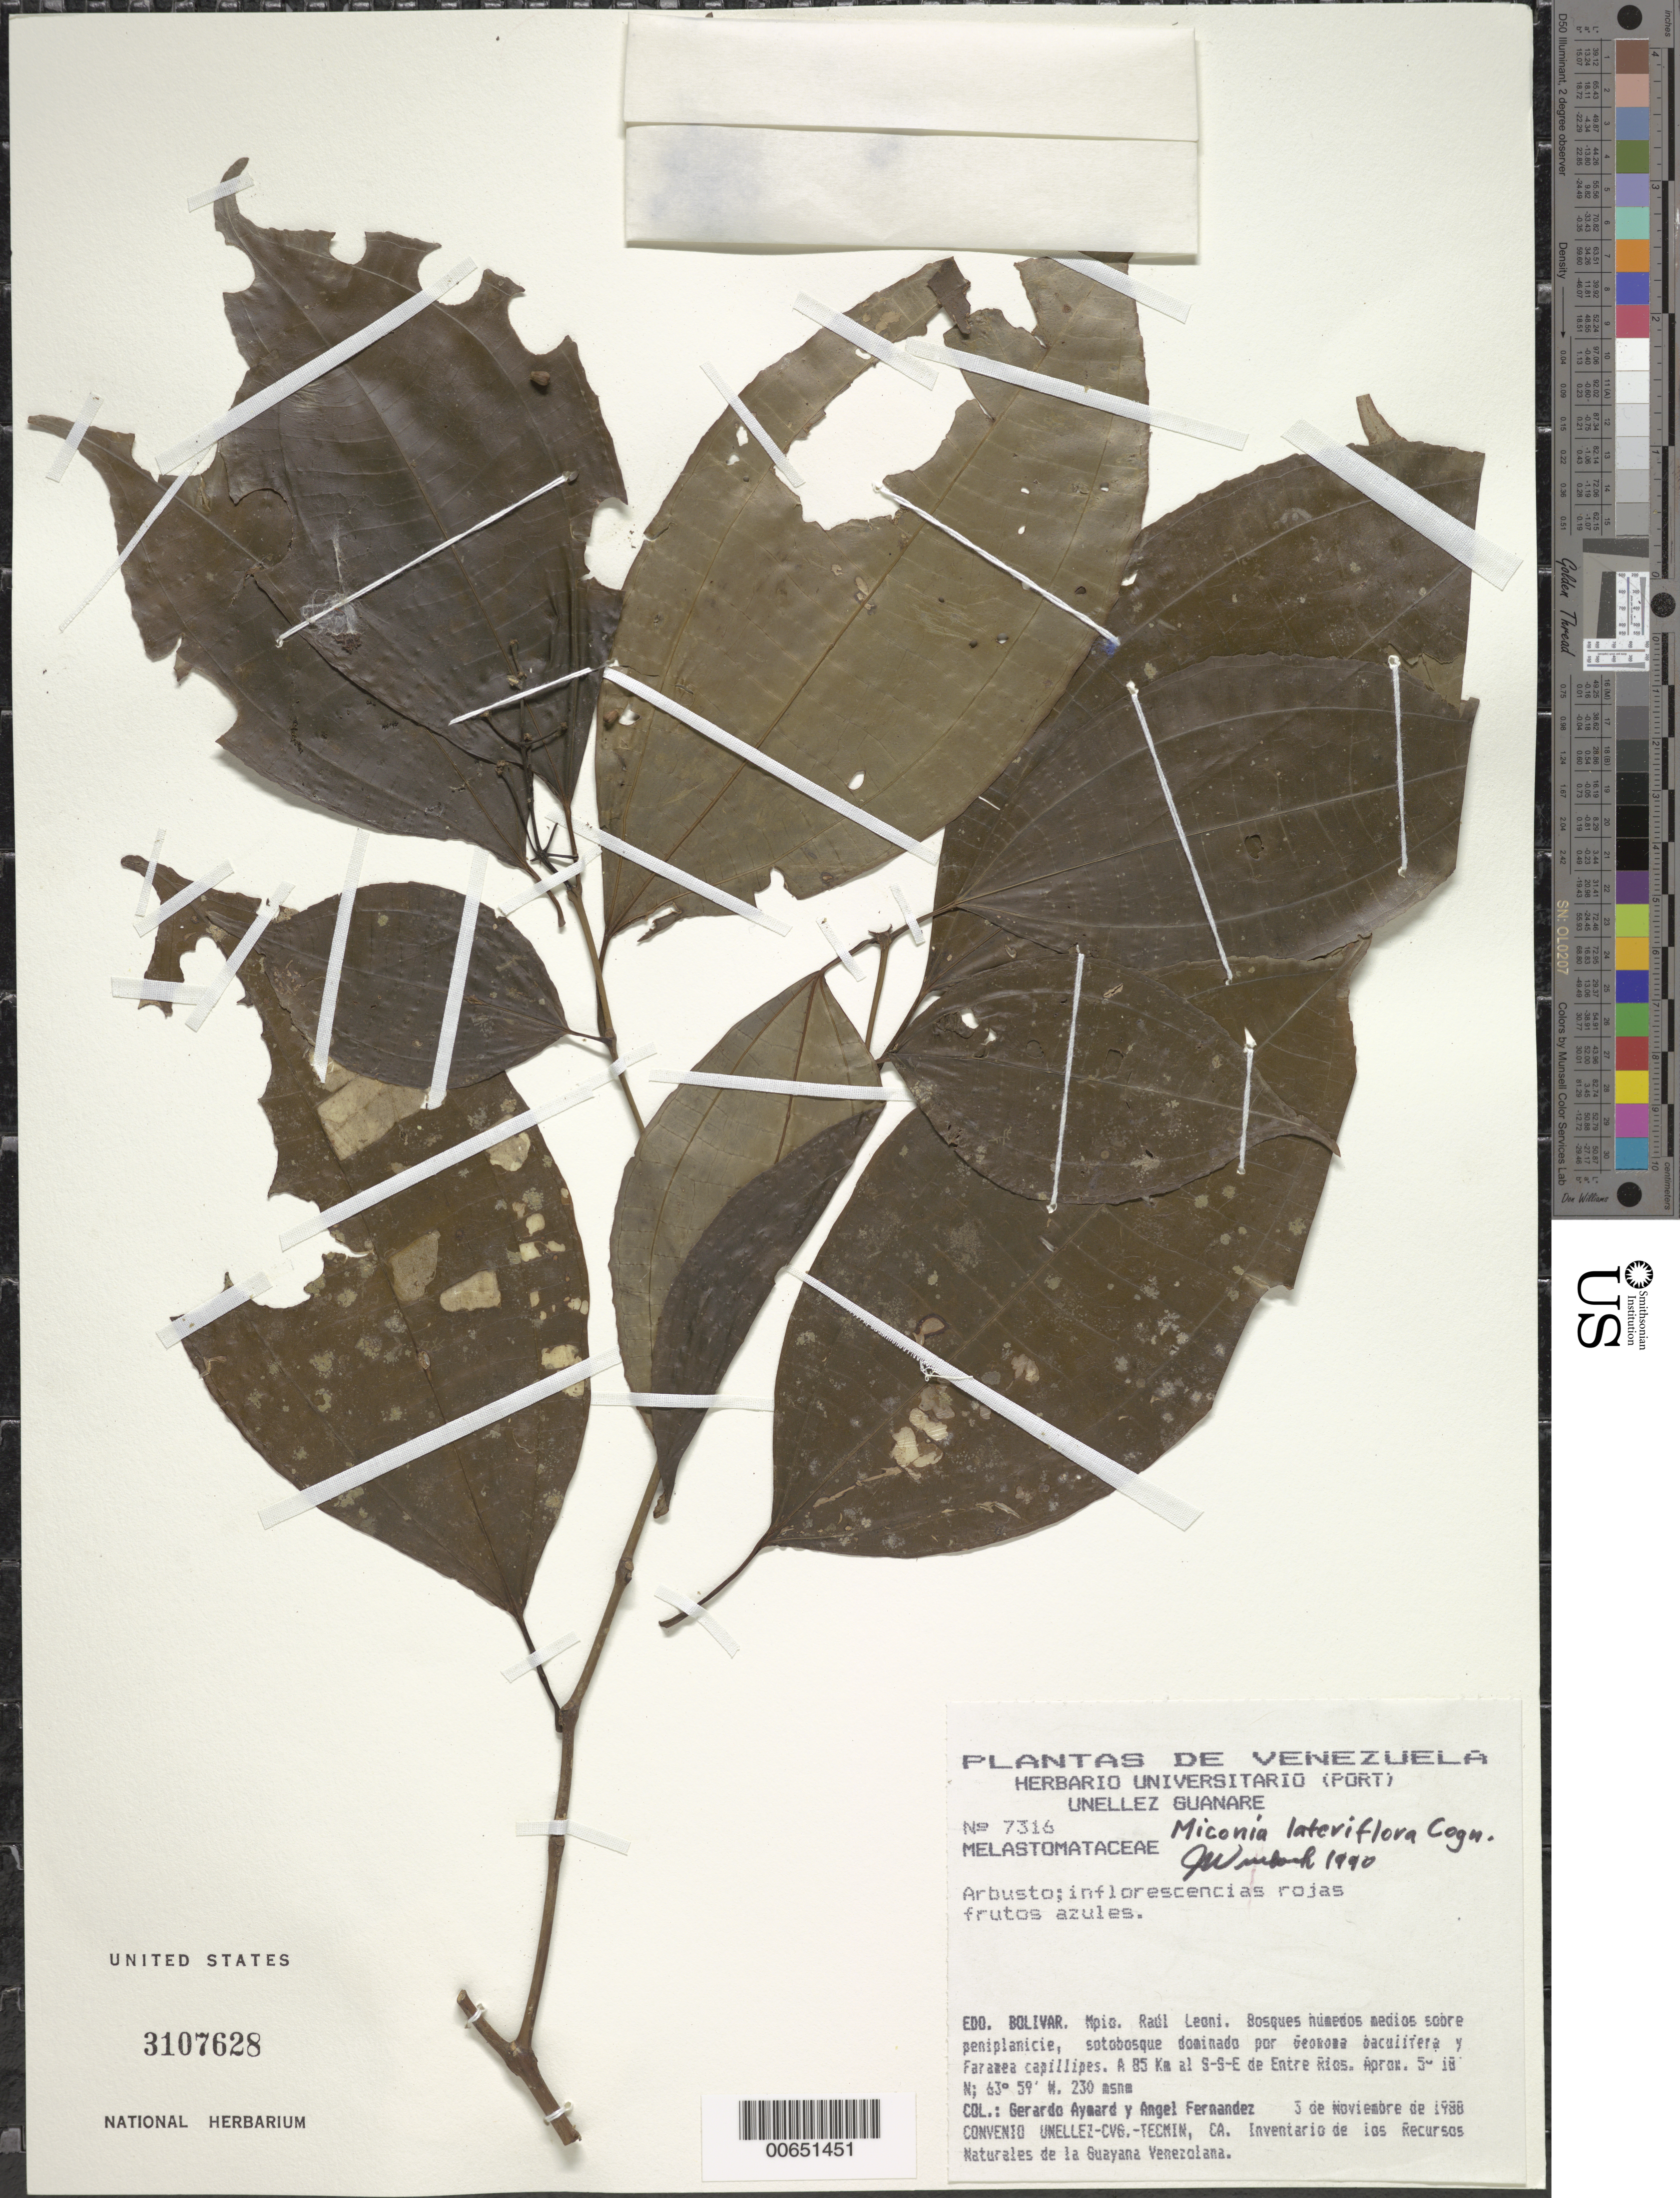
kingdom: Plantae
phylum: Tracheophyta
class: Magnoliopsida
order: Myrtales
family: Melastomataceae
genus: Miconia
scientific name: Miconia lateriflora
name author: Cogn.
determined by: Wurdack, John J., (US), US (UNITED STATES)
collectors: G. A. Aymard & A. Fernandez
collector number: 7316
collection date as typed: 3-Nov-88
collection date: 1988-11-03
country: Venezuela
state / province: Bolívar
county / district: Angostura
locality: Mun. Raúl Leoni [=Angostura], a 85 km al SSE de entre ríos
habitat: Bosquse medios sobre peniplanicie, sotobosque dominado por Genoma baculifera y Faramea capillipes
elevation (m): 230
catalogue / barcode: US 3107628